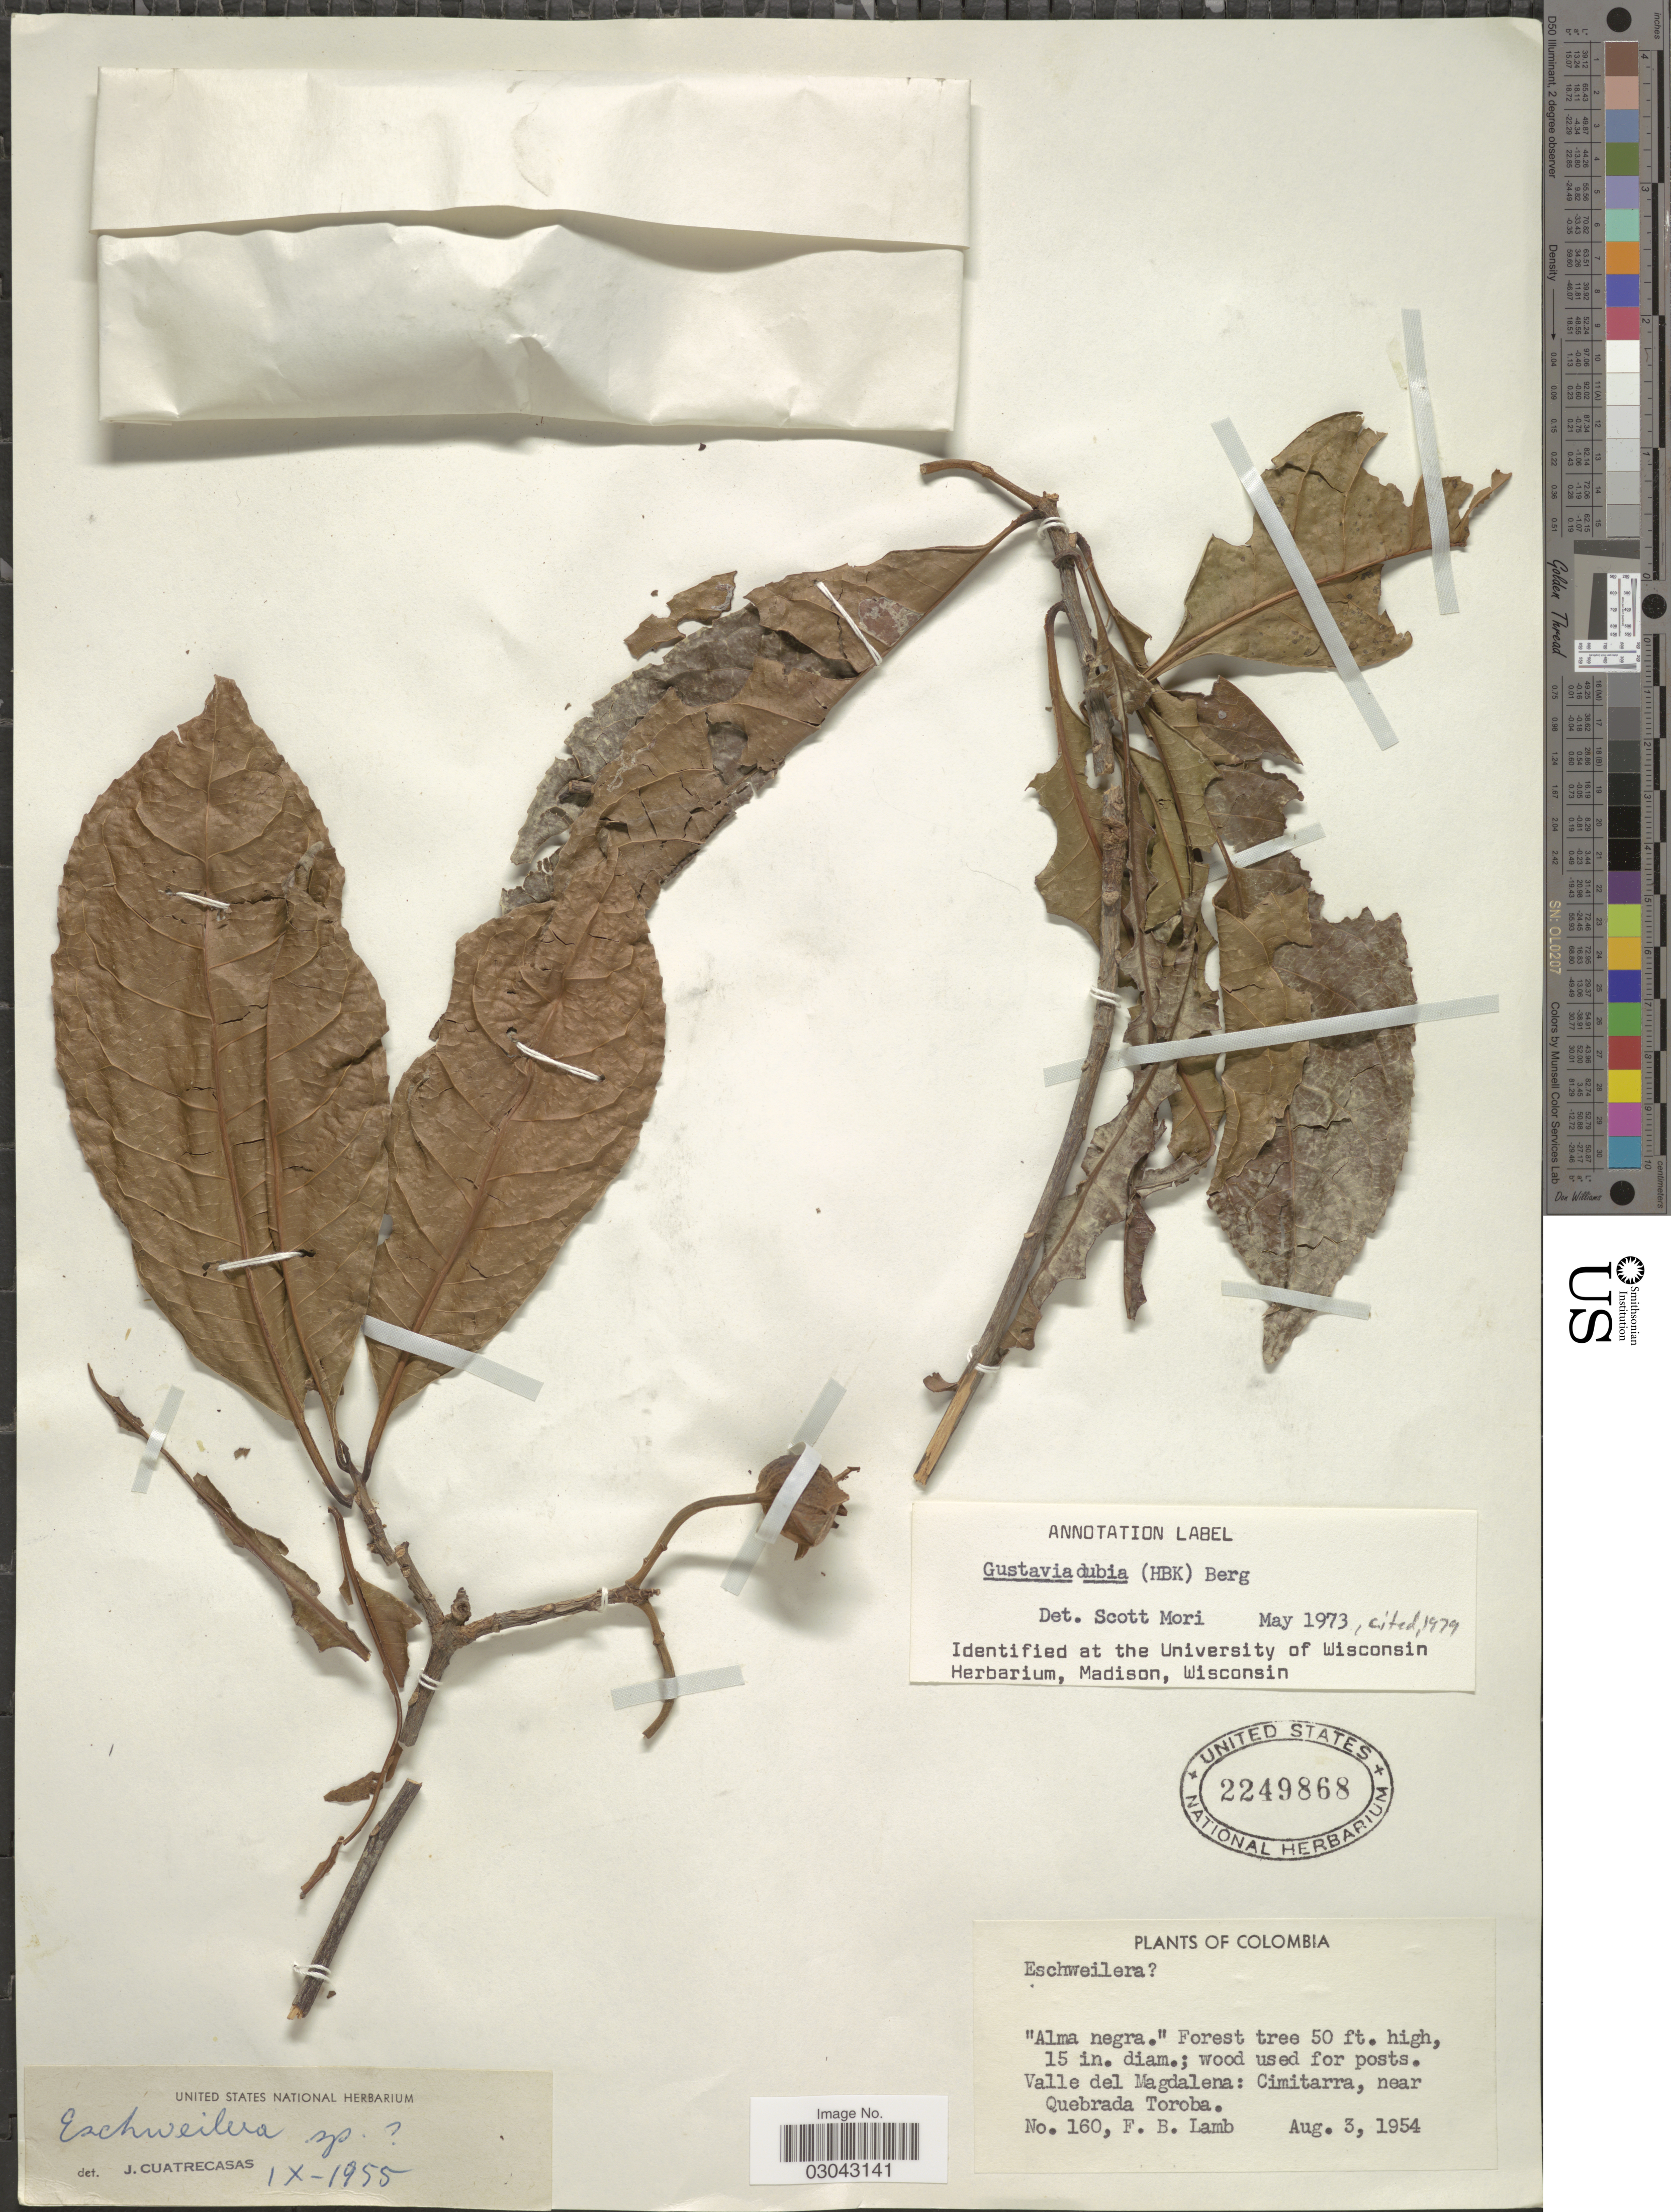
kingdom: Plantae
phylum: Tracheophyta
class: Magnoliopsida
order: Ericales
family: Lecythidaceae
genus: Gustavia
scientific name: Gustavia dubia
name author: (Kunth) O. Berg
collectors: F. B. Lamb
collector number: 160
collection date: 1954-08-03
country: Colombia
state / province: Magdalena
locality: Valle del Magdalena: Cimitarra, near Quebrada Toroba.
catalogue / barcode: US 2249868